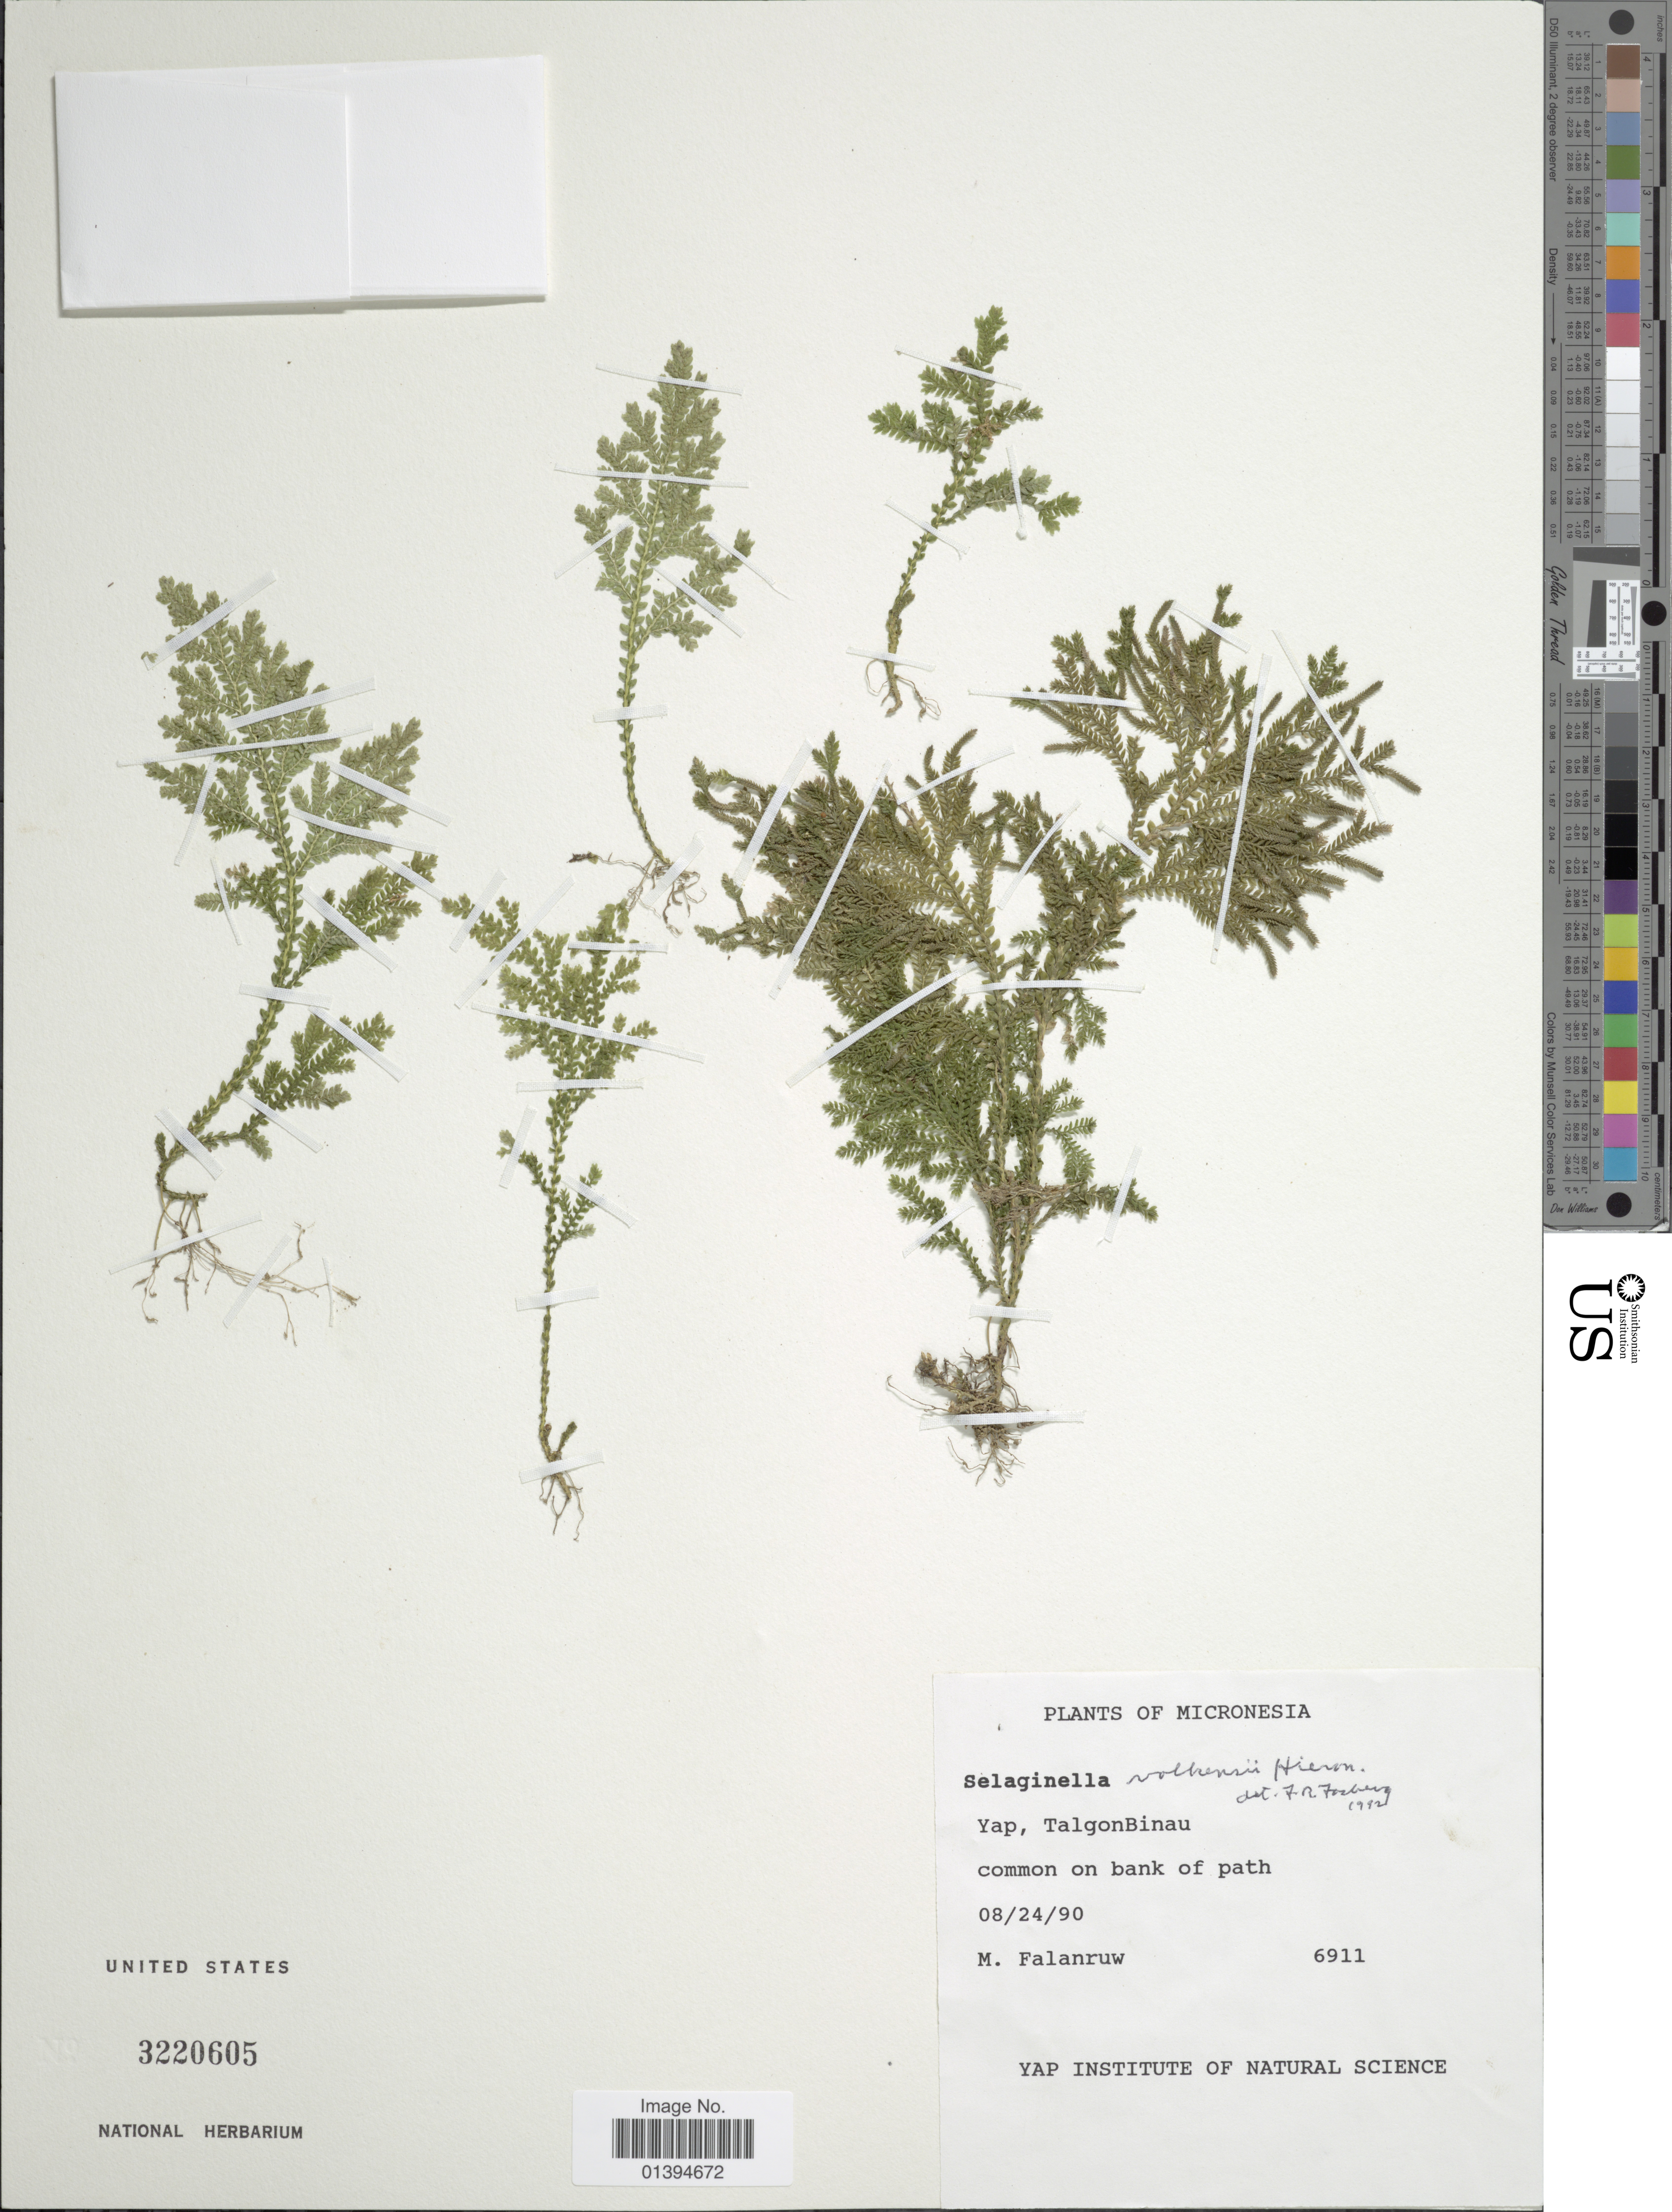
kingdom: Plantae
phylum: Tracheophyta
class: Lycopodiopsida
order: Selaginellales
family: Selaginellaceae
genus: Selaginella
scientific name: Selaginella volkensii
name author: Hieron.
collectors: M. Falanruw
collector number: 6911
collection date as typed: Transcribed d/m/y: 24/8/90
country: Micronesia, Federated States of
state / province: Yap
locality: Talgonbinau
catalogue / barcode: US 3220605